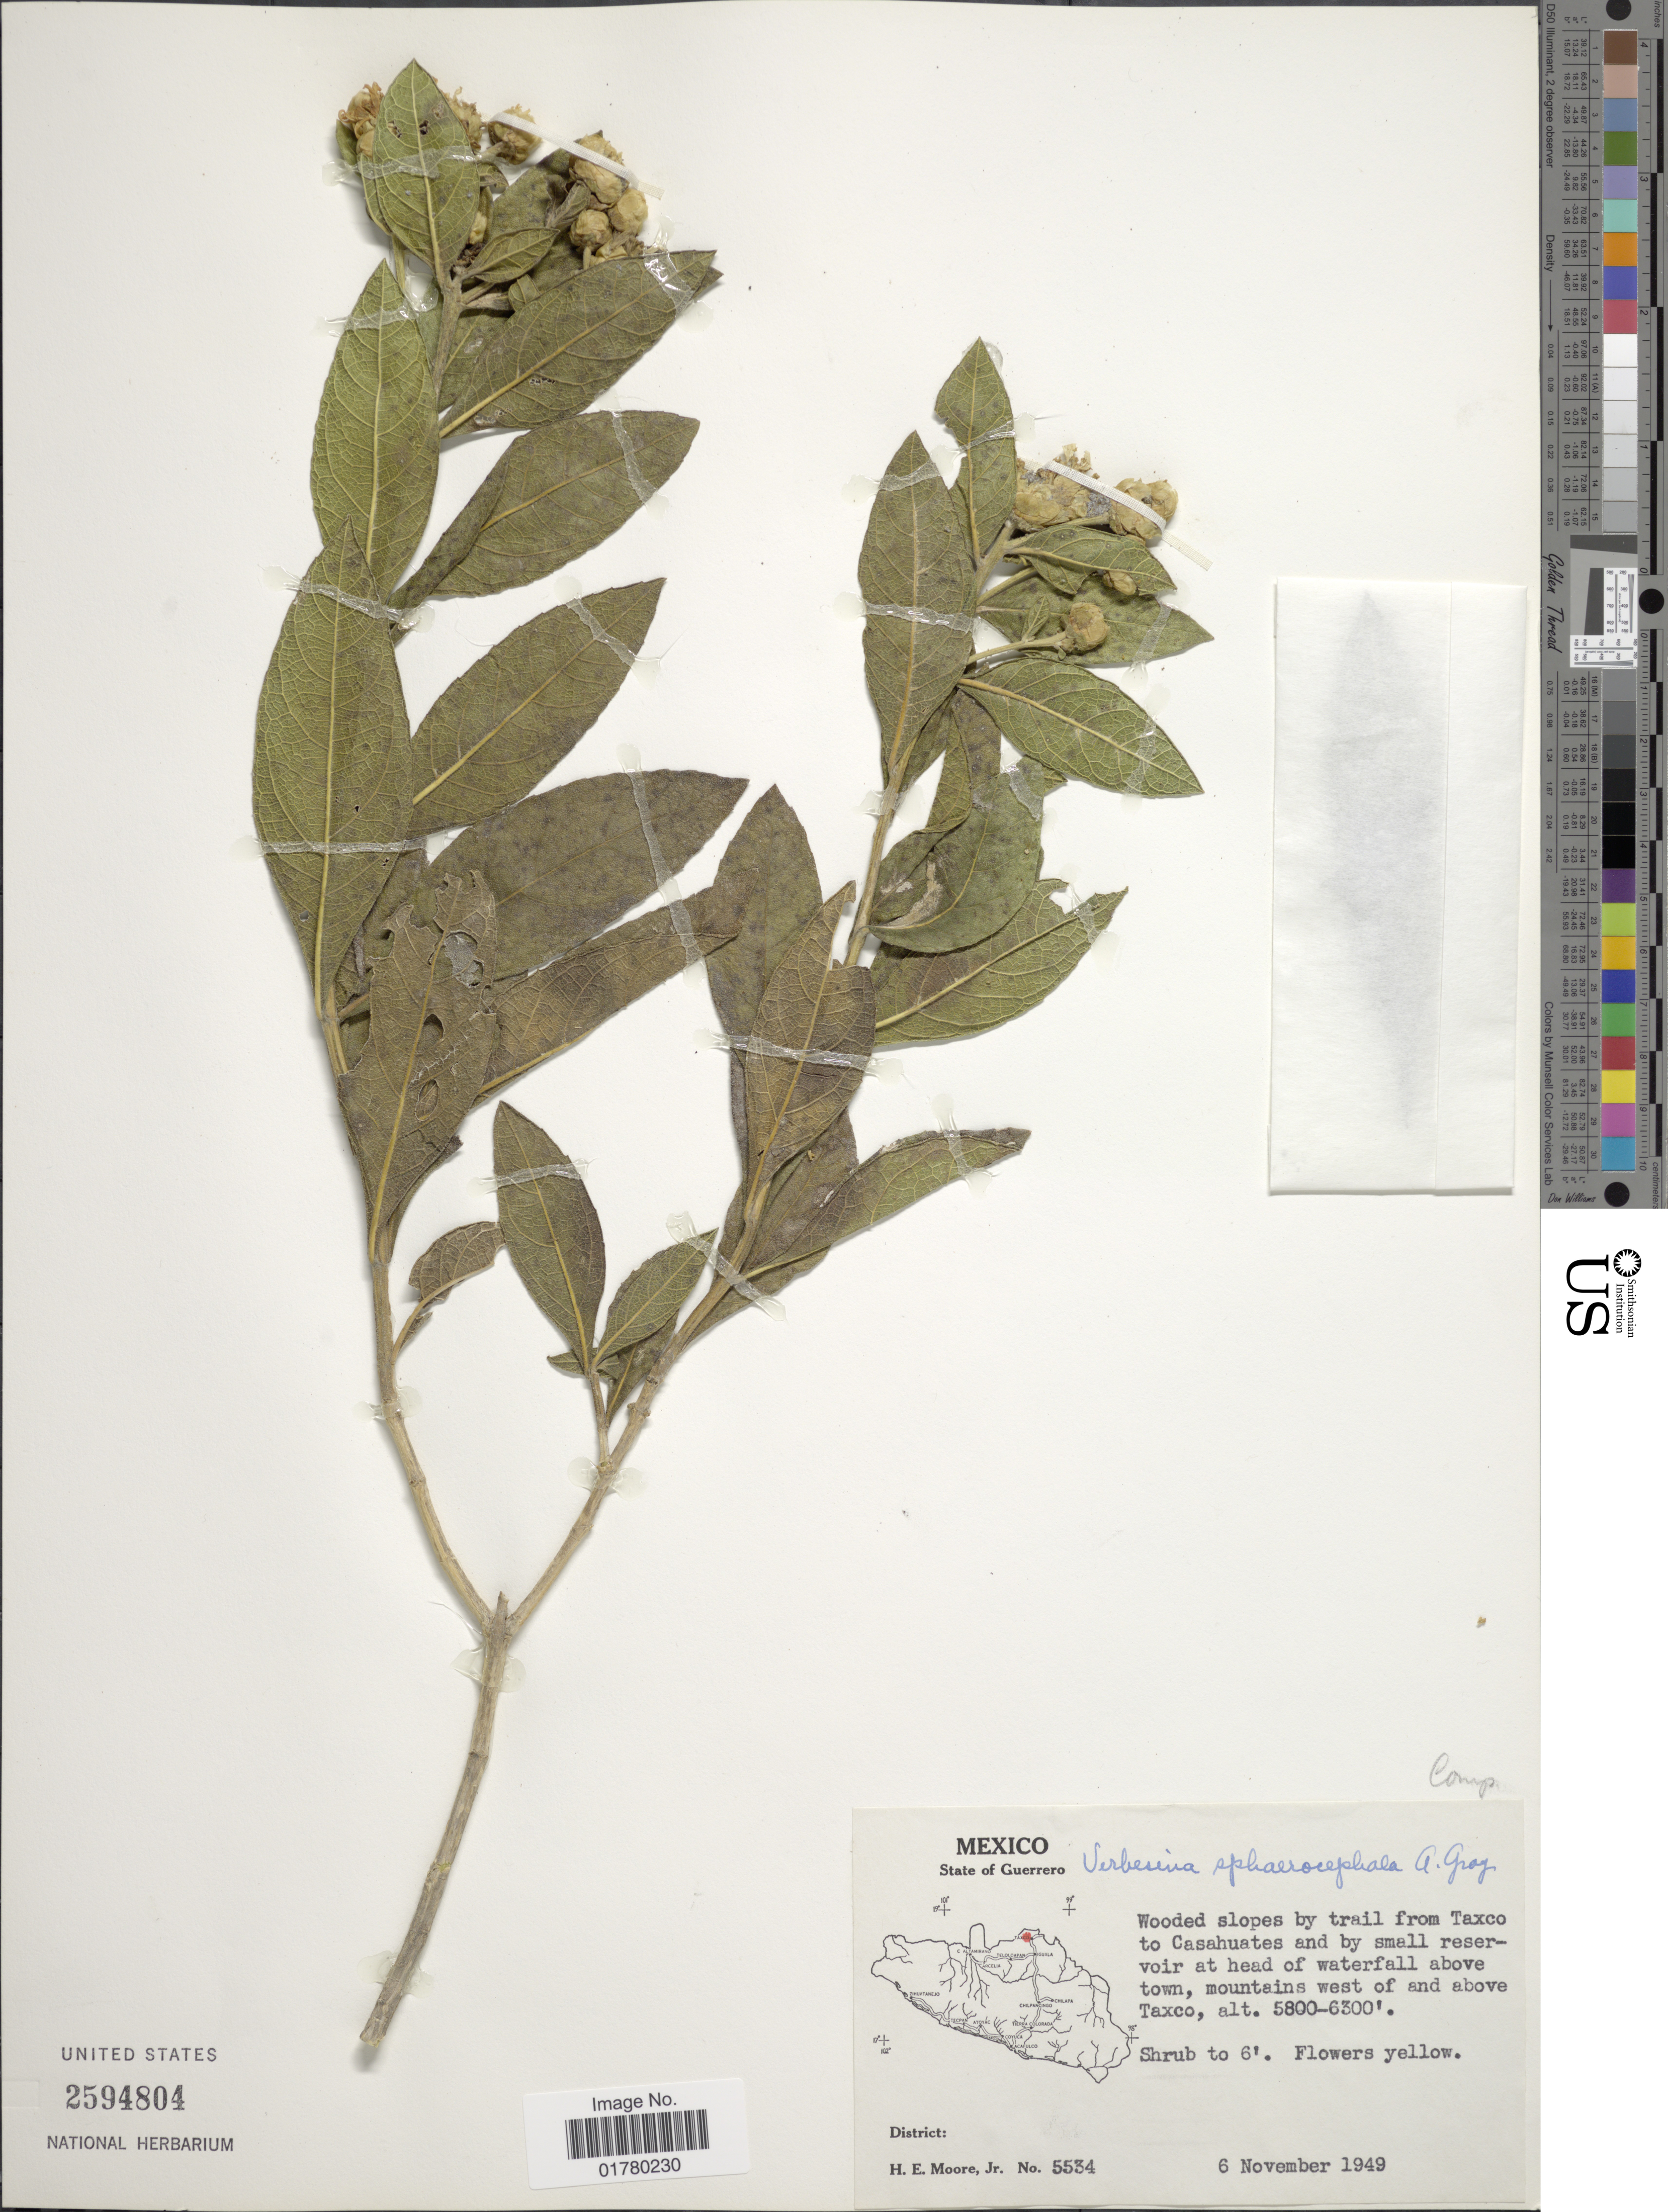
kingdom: Plantae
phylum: Tracheophyta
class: Magnoliopsida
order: Asterales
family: Asteraceae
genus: Verbesina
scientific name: Verbesina sphaerocephala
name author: A. Gray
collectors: H. Moore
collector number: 5534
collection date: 1949-11-06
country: Mexico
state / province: Guerrero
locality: Wooded slopes by trail from Taxco to Casahuates and by small reservoir at head of waterfall above town, mountains west of and above Taxco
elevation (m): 1768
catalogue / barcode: US 2594804